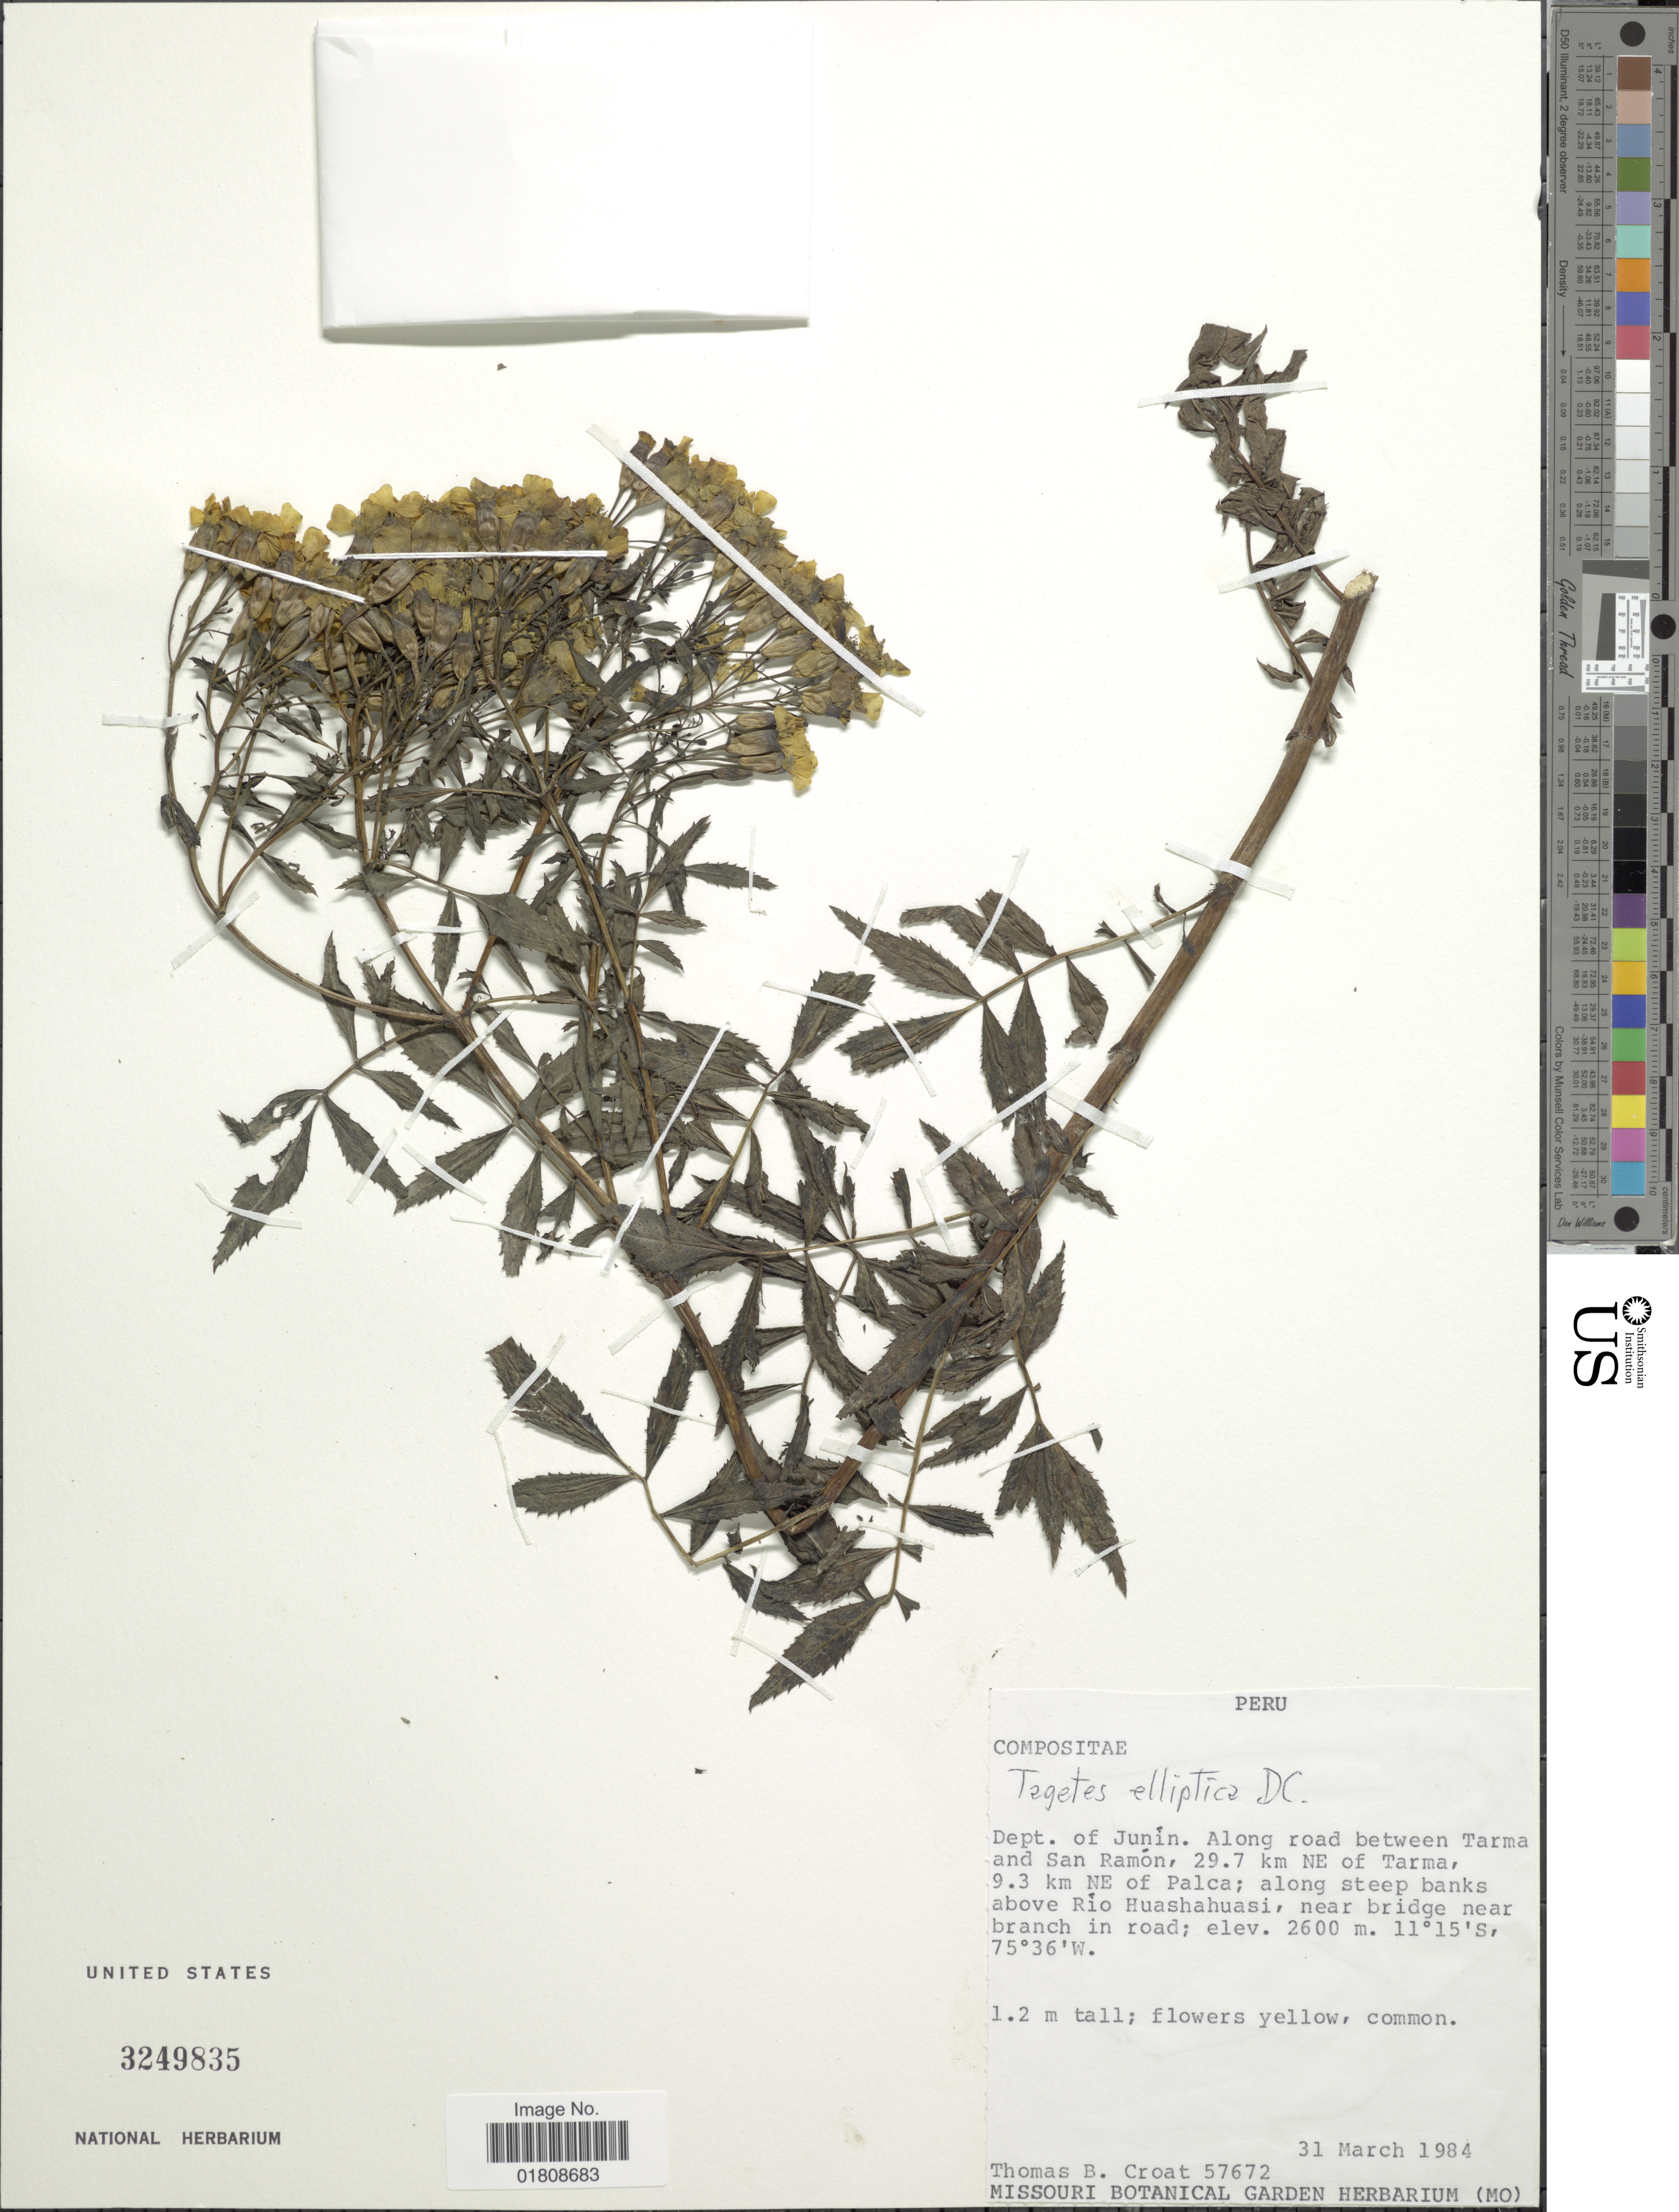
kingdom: Plantae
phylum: Tracheophyta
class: Magnoliopsida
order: Asterales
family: Asteraceae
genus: Tagetes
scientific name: Tagetes elliptica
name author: Sm. in Rees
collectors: T. B. Croat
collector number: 57672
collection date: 1984-03-31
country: Peru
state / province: Junín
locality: Along road between Tarma and San Ramon, 29.7 km NE of Tarma, 9.3 km NE of Palca, along steep banks above Rio Huashahuasi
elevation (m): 2600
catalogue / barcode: US 3249835